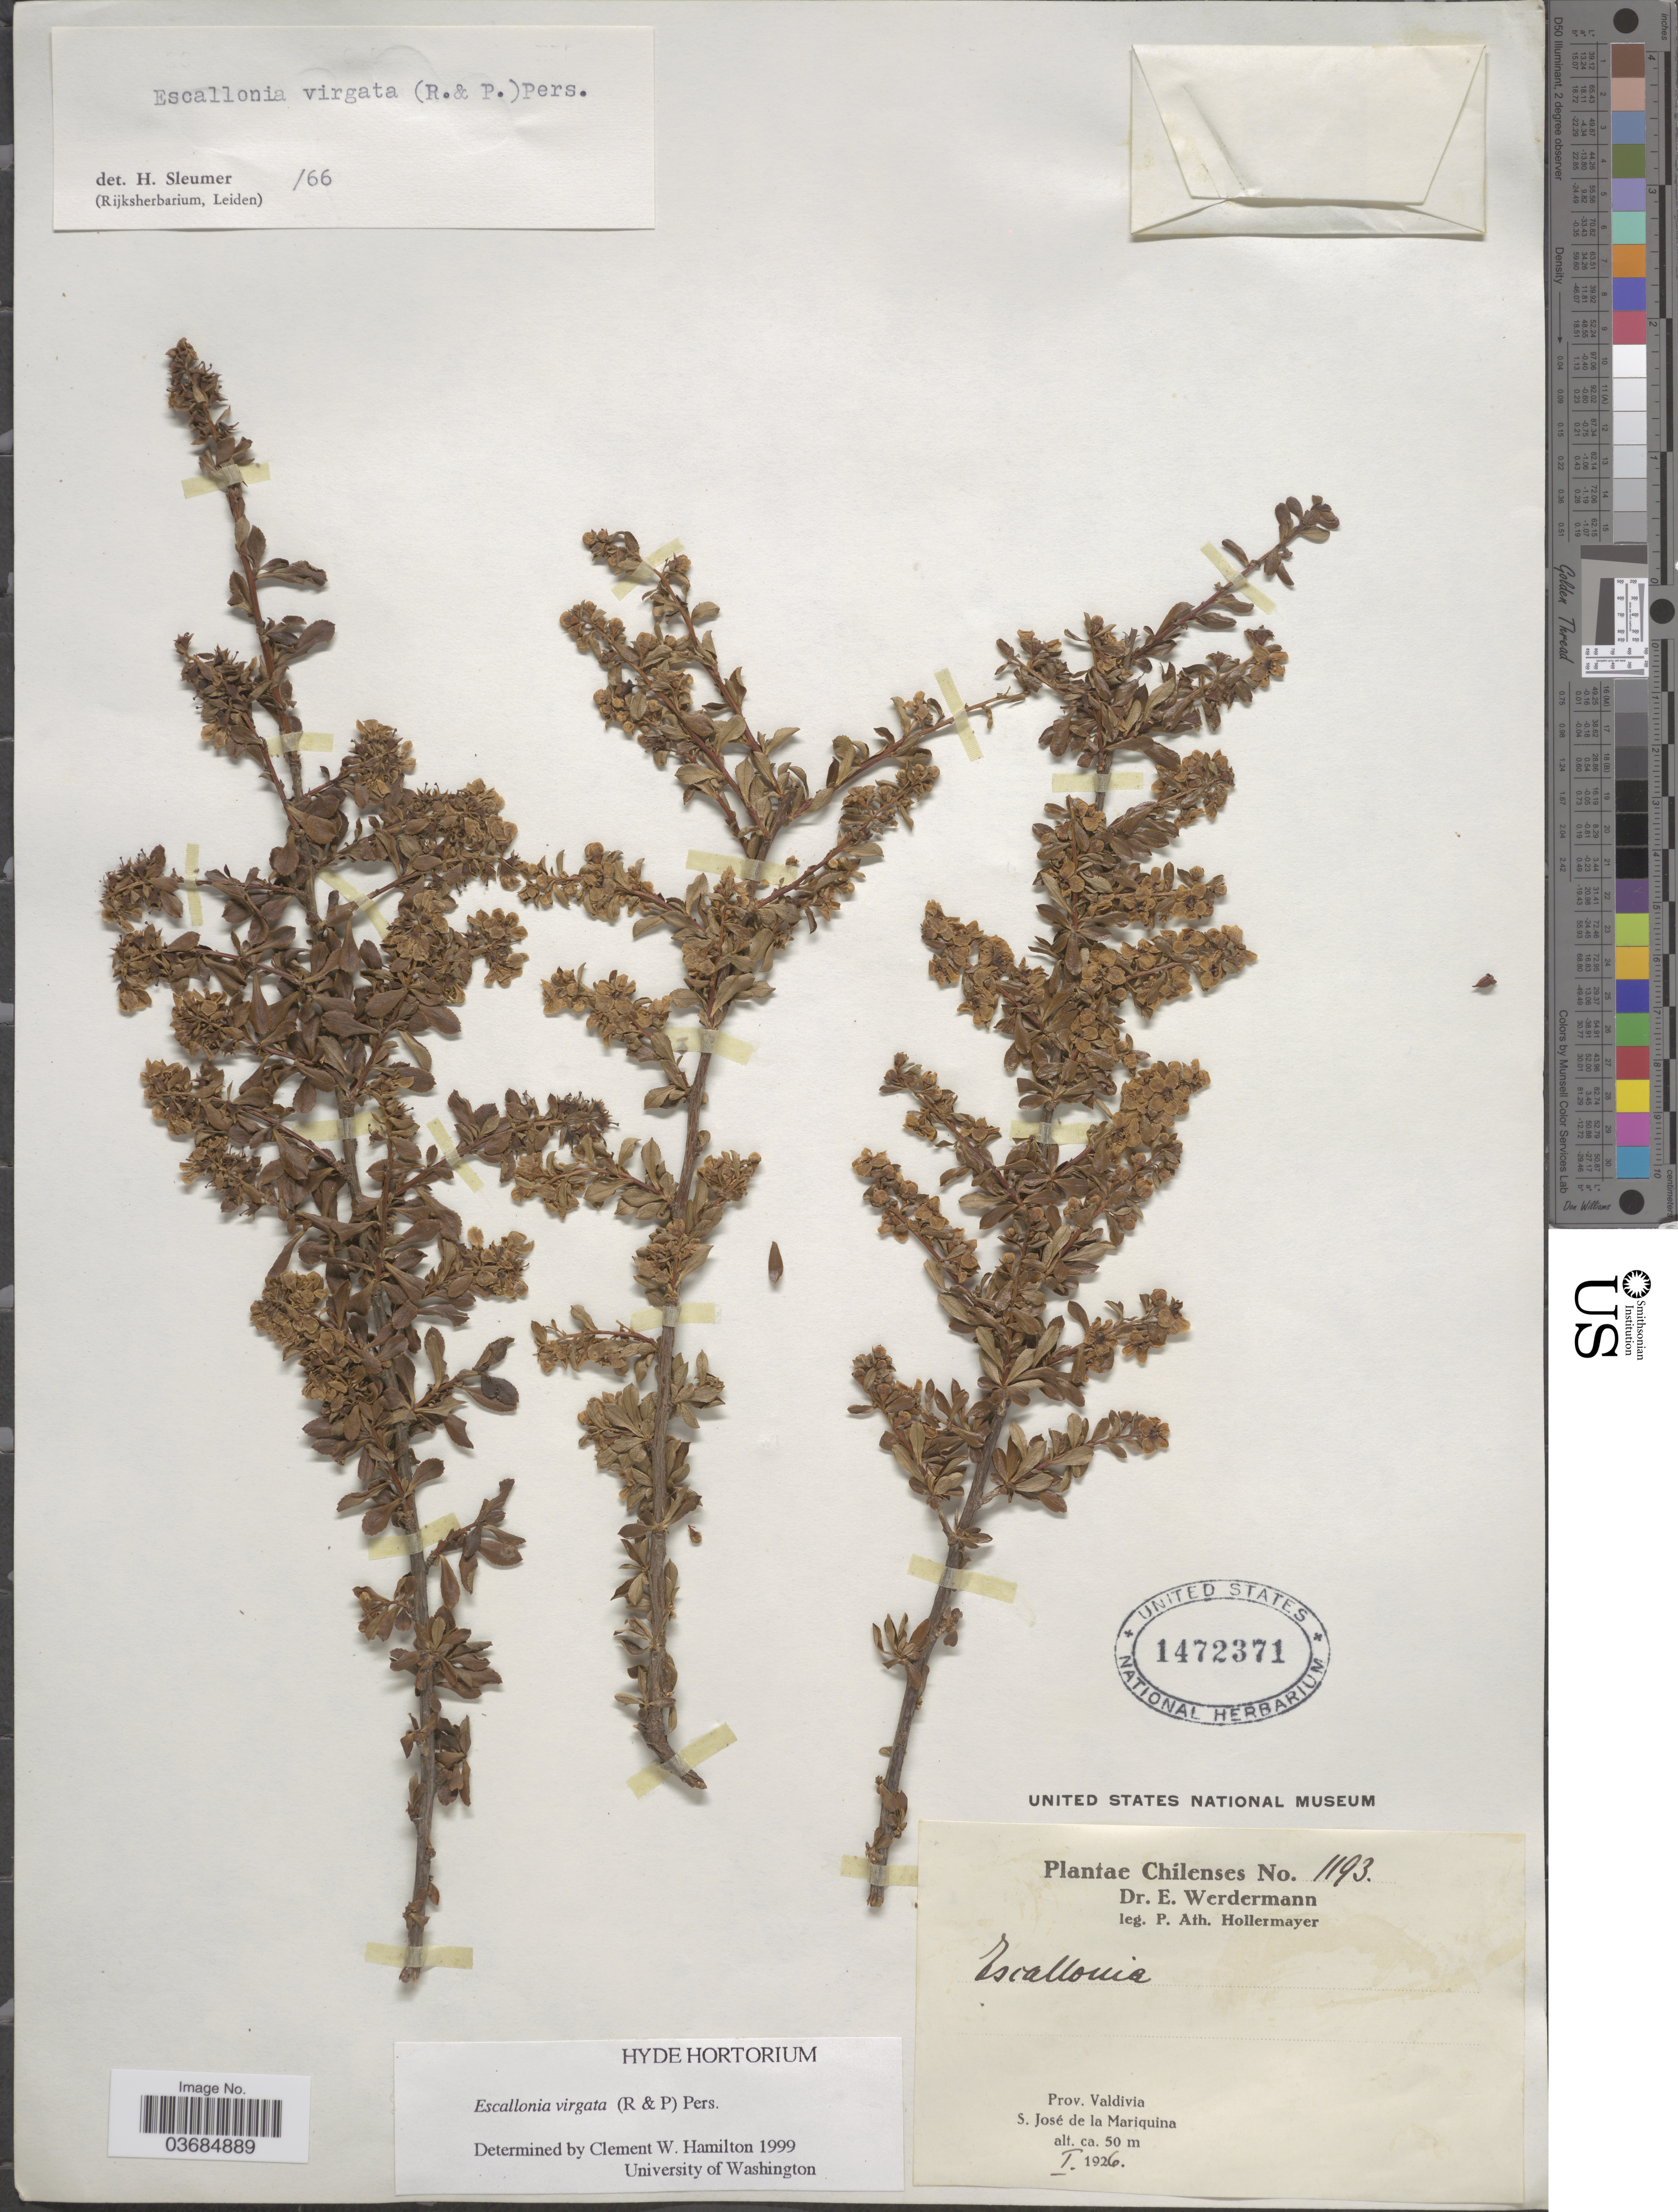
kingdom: Plantae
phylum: Tracheophyta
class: Magnoliopsida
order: Escalloniales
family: Escalloniaceae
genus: Escallonia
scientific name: Escallonia virgata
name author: (Ruiz & Pav.) Pers.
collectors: P. Hollermayer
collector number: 1193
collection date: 1926-01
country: Chile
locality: Prov. Valdivia. S. José de la Mariquina.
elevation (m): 50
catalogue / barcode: US 1472371